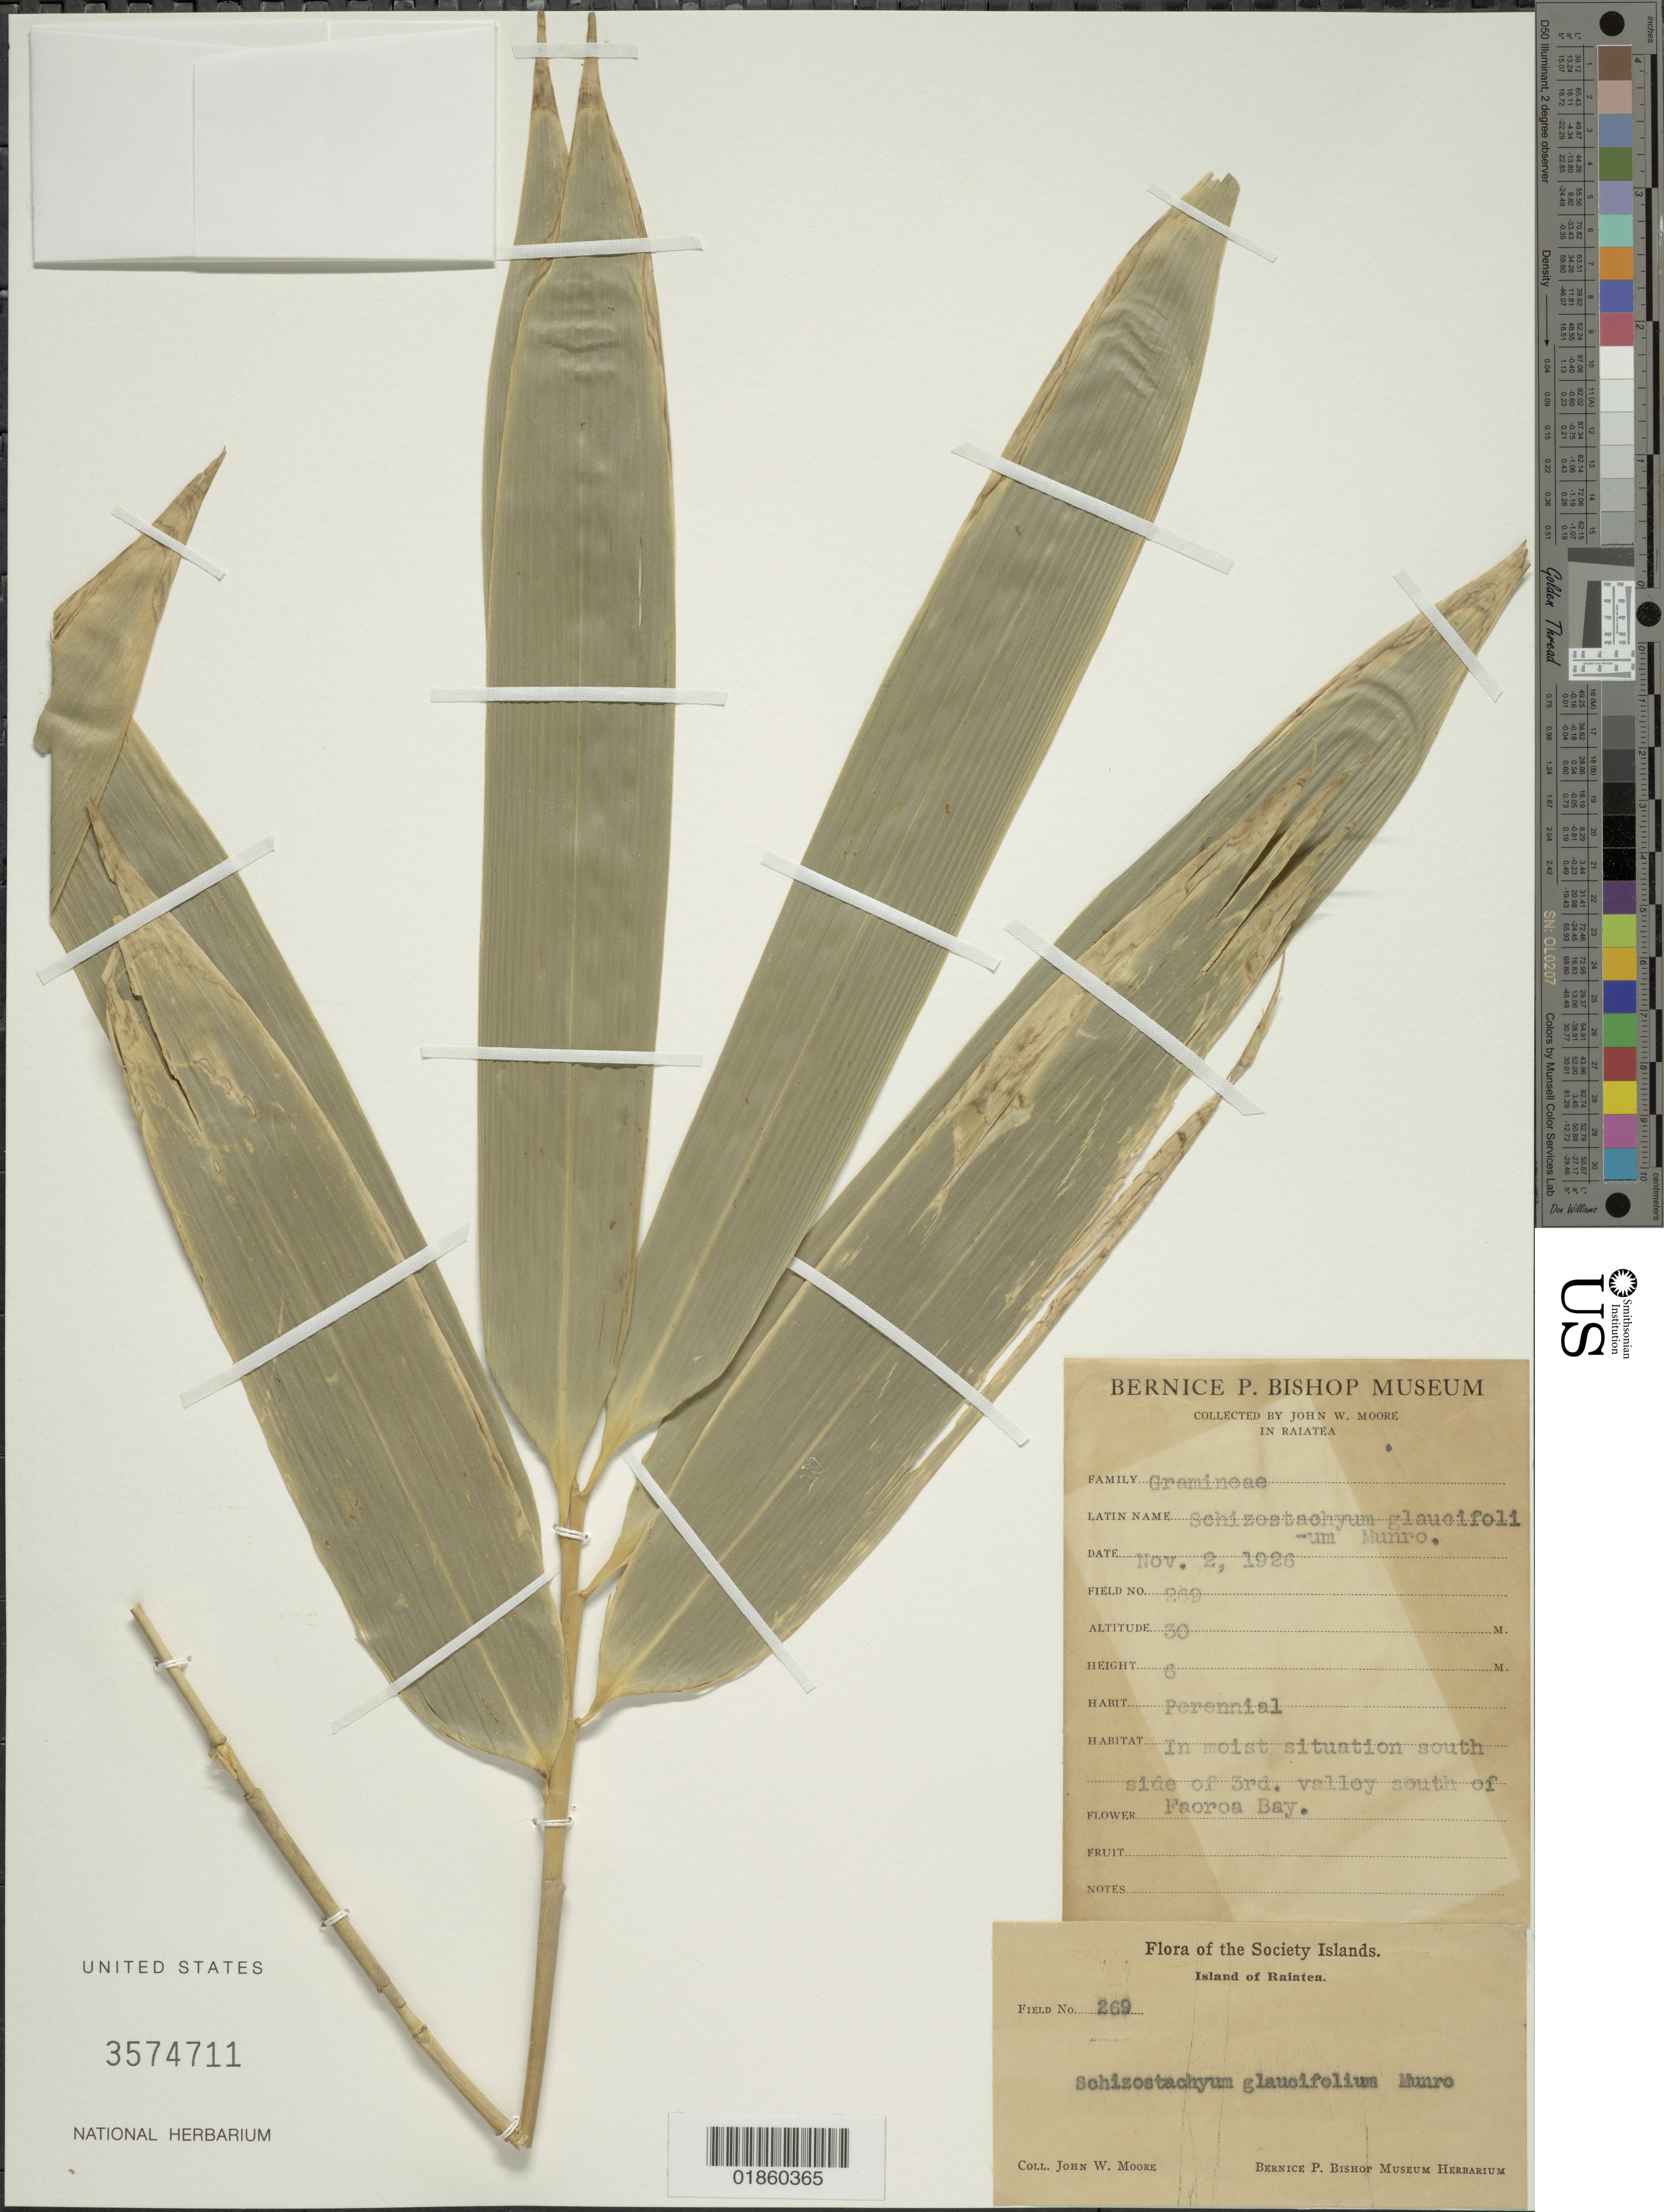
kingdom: Plantae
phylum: Tracheophyta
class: Liliopsida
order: Poales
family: Poaceae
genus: Schizostachyum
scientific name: Schizostachyum glaucifolium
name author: (Rupr.) Munro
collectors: J. Moore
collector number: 269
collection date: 1926-11-02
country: French Polynesia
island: Raiatea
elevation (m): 30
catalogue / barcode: US 3574711